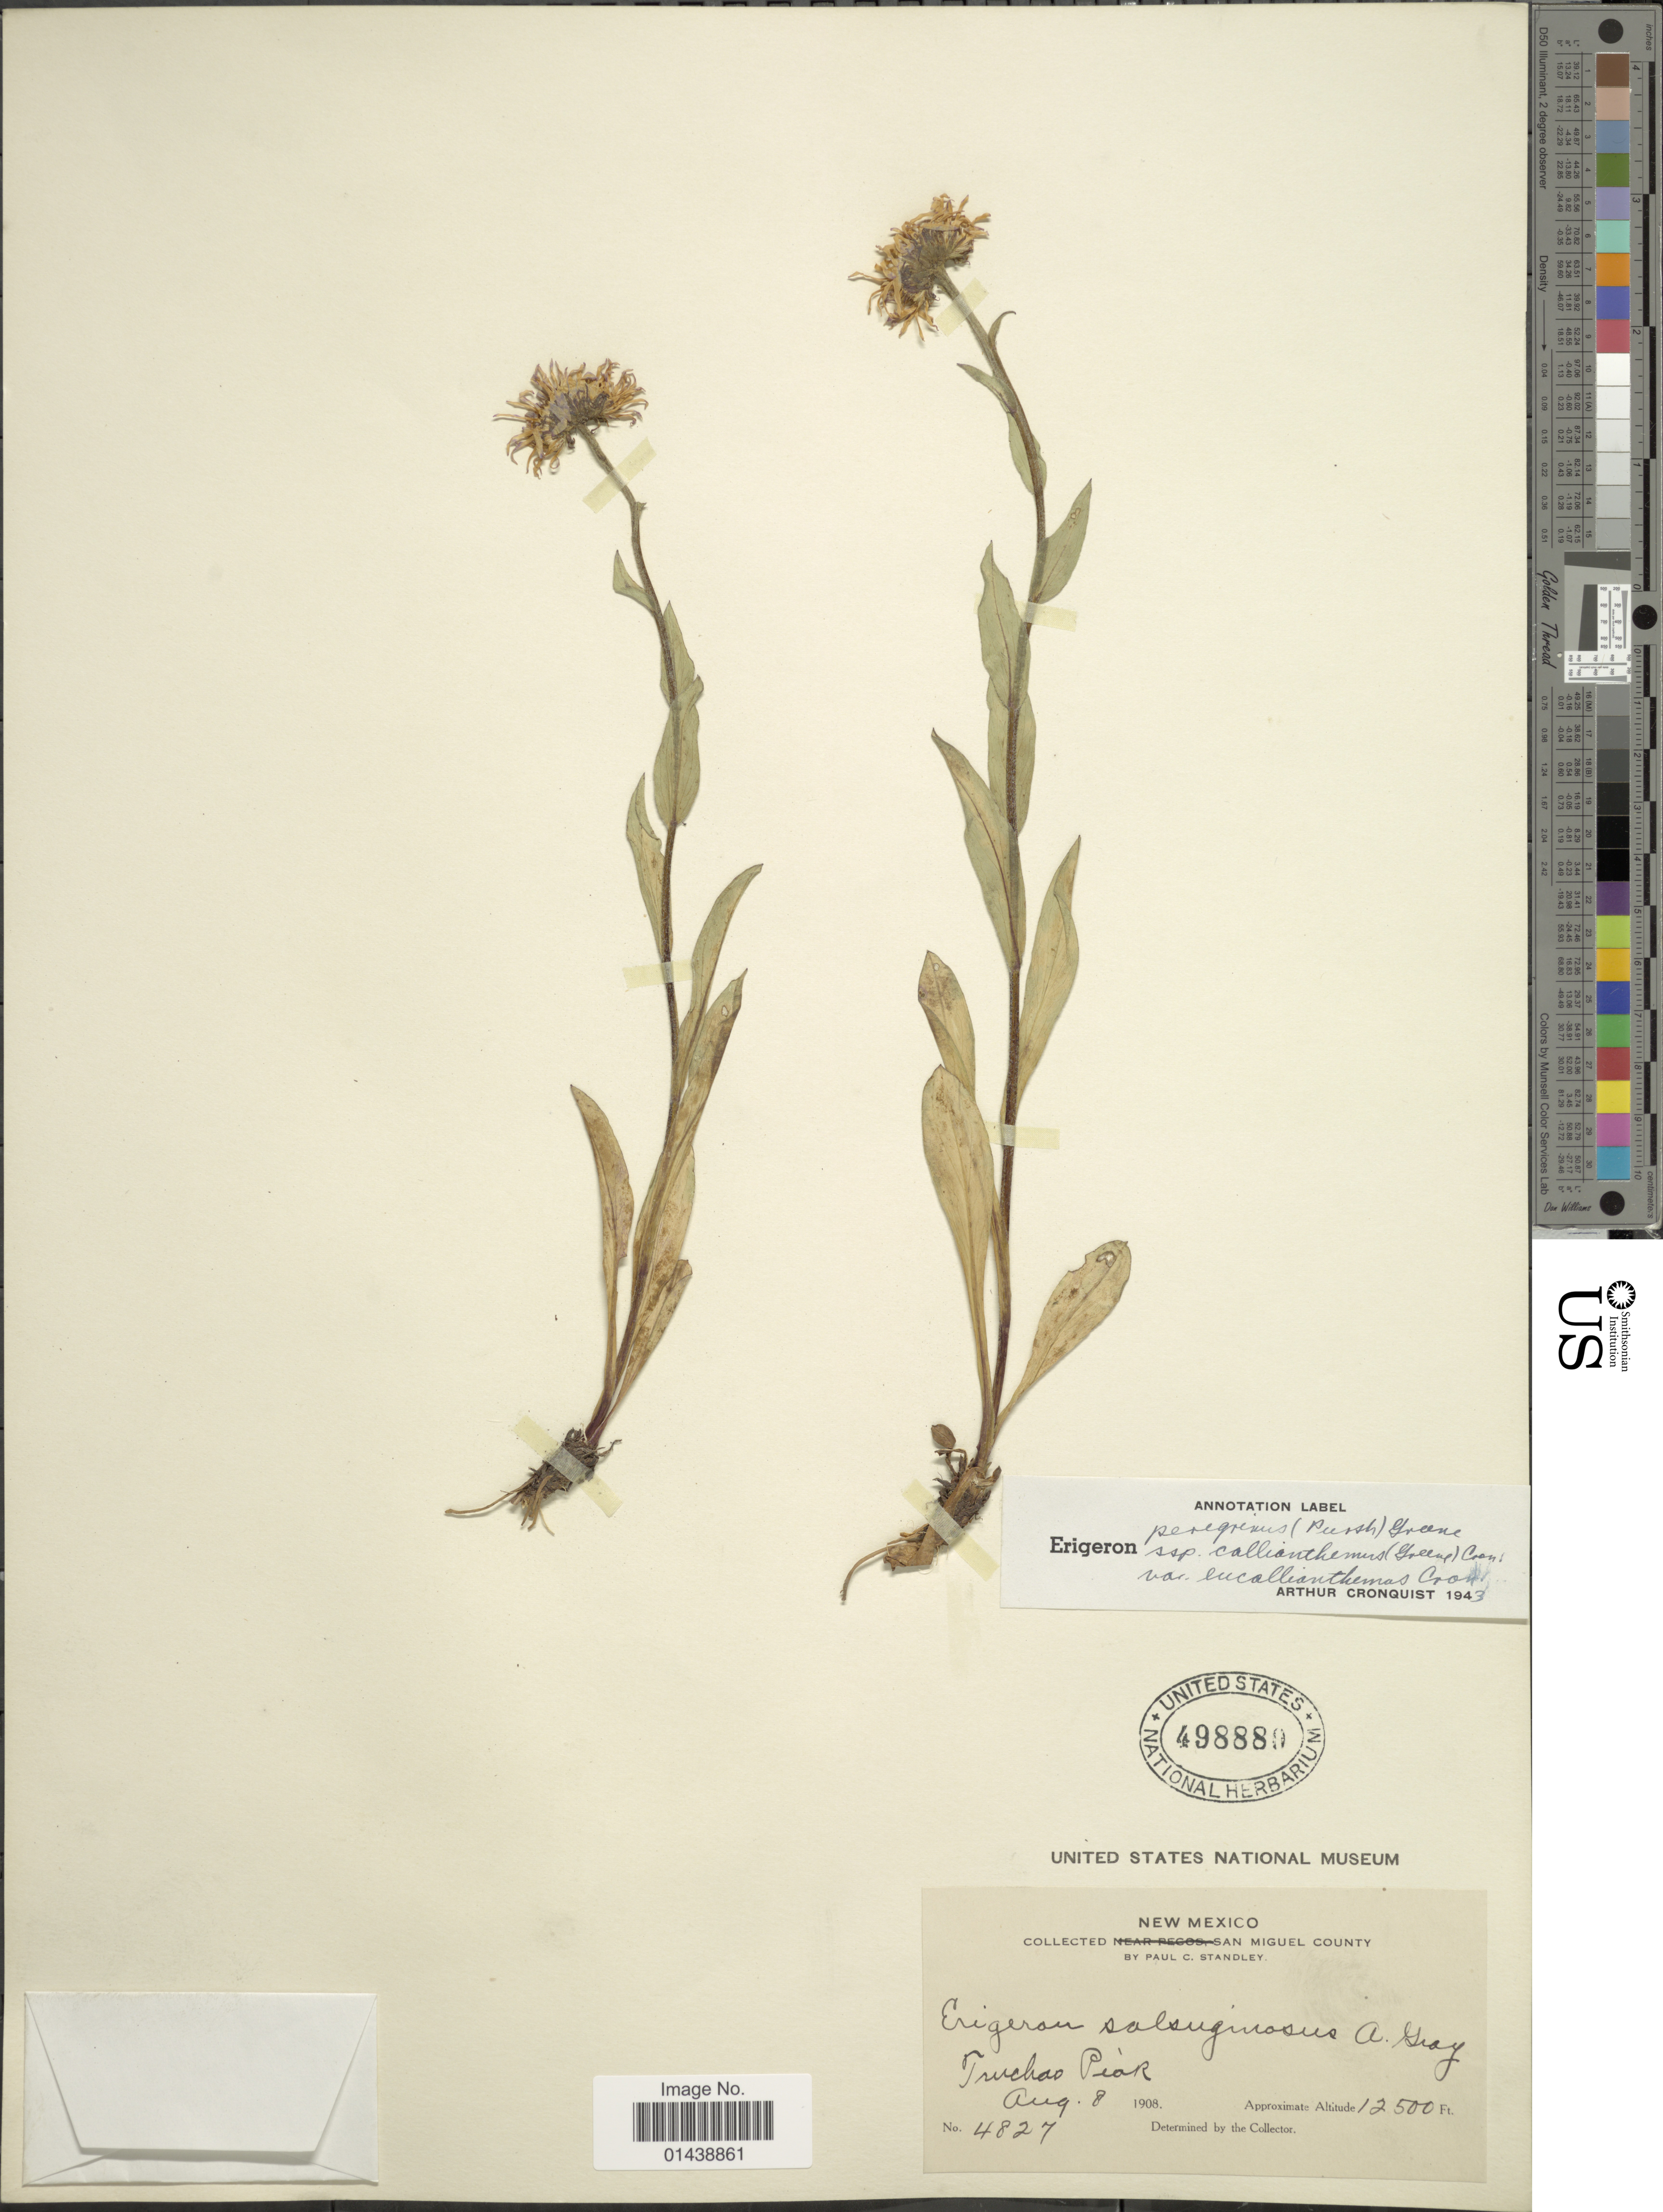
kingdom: Plantae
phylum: Tracheophyta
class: Magnoliopsida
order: Asterales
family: Asteraceae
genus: Erigeron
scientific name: Erigeron peregrinus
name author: (Banks ex Pursh) Greene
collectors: P. C. Standley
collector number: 4827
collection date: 1908-08-08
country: United States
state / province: New Mexico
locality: San Miguel County. Truchas Peak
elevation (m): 3810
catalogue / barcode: US 498889